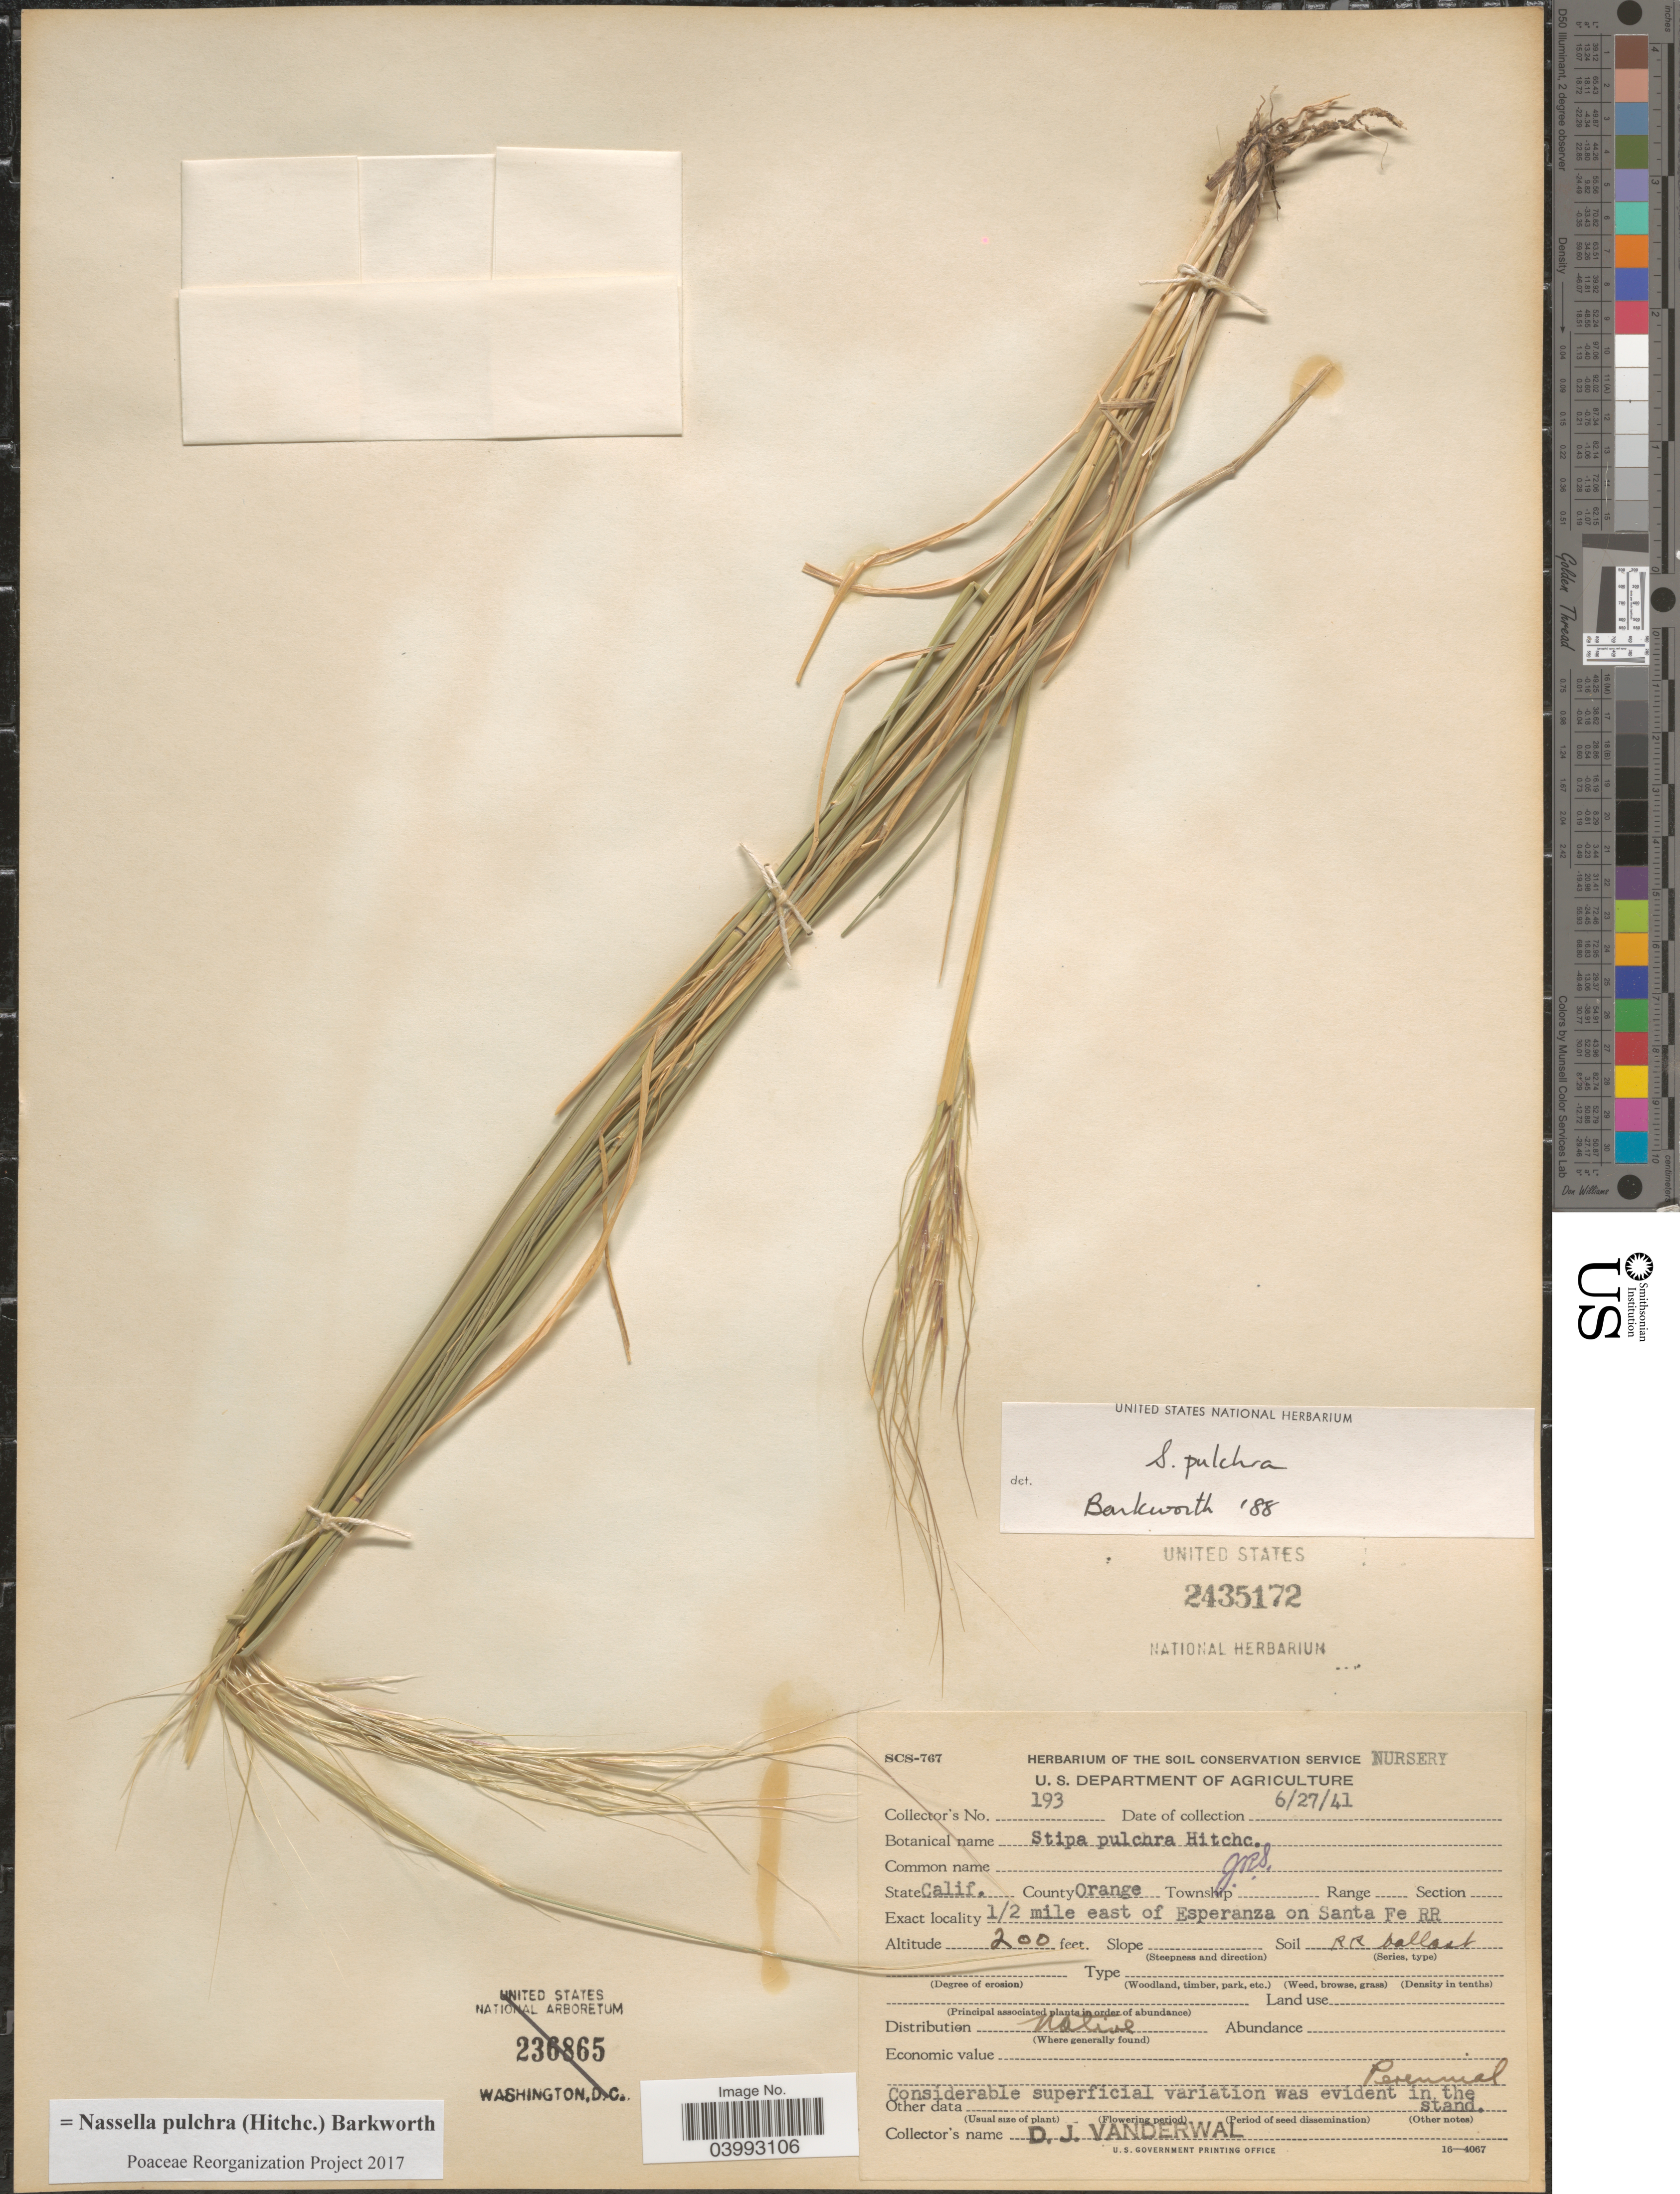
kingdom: Plantae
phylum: Tracheophyta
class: Liliopsida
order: Poales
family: Poaceae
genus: Nassella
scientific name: Nassella pulchra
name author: (Hitchc.) Barkworth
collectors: D. Vanderwal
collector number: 193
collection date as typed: Transcribed d/m/y: 27/6/41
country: United States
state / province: California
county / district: Orange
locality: County Orange. ½ mile east of Esperanza on Santa Fe RR.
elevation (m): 61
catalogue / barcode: US 2435172